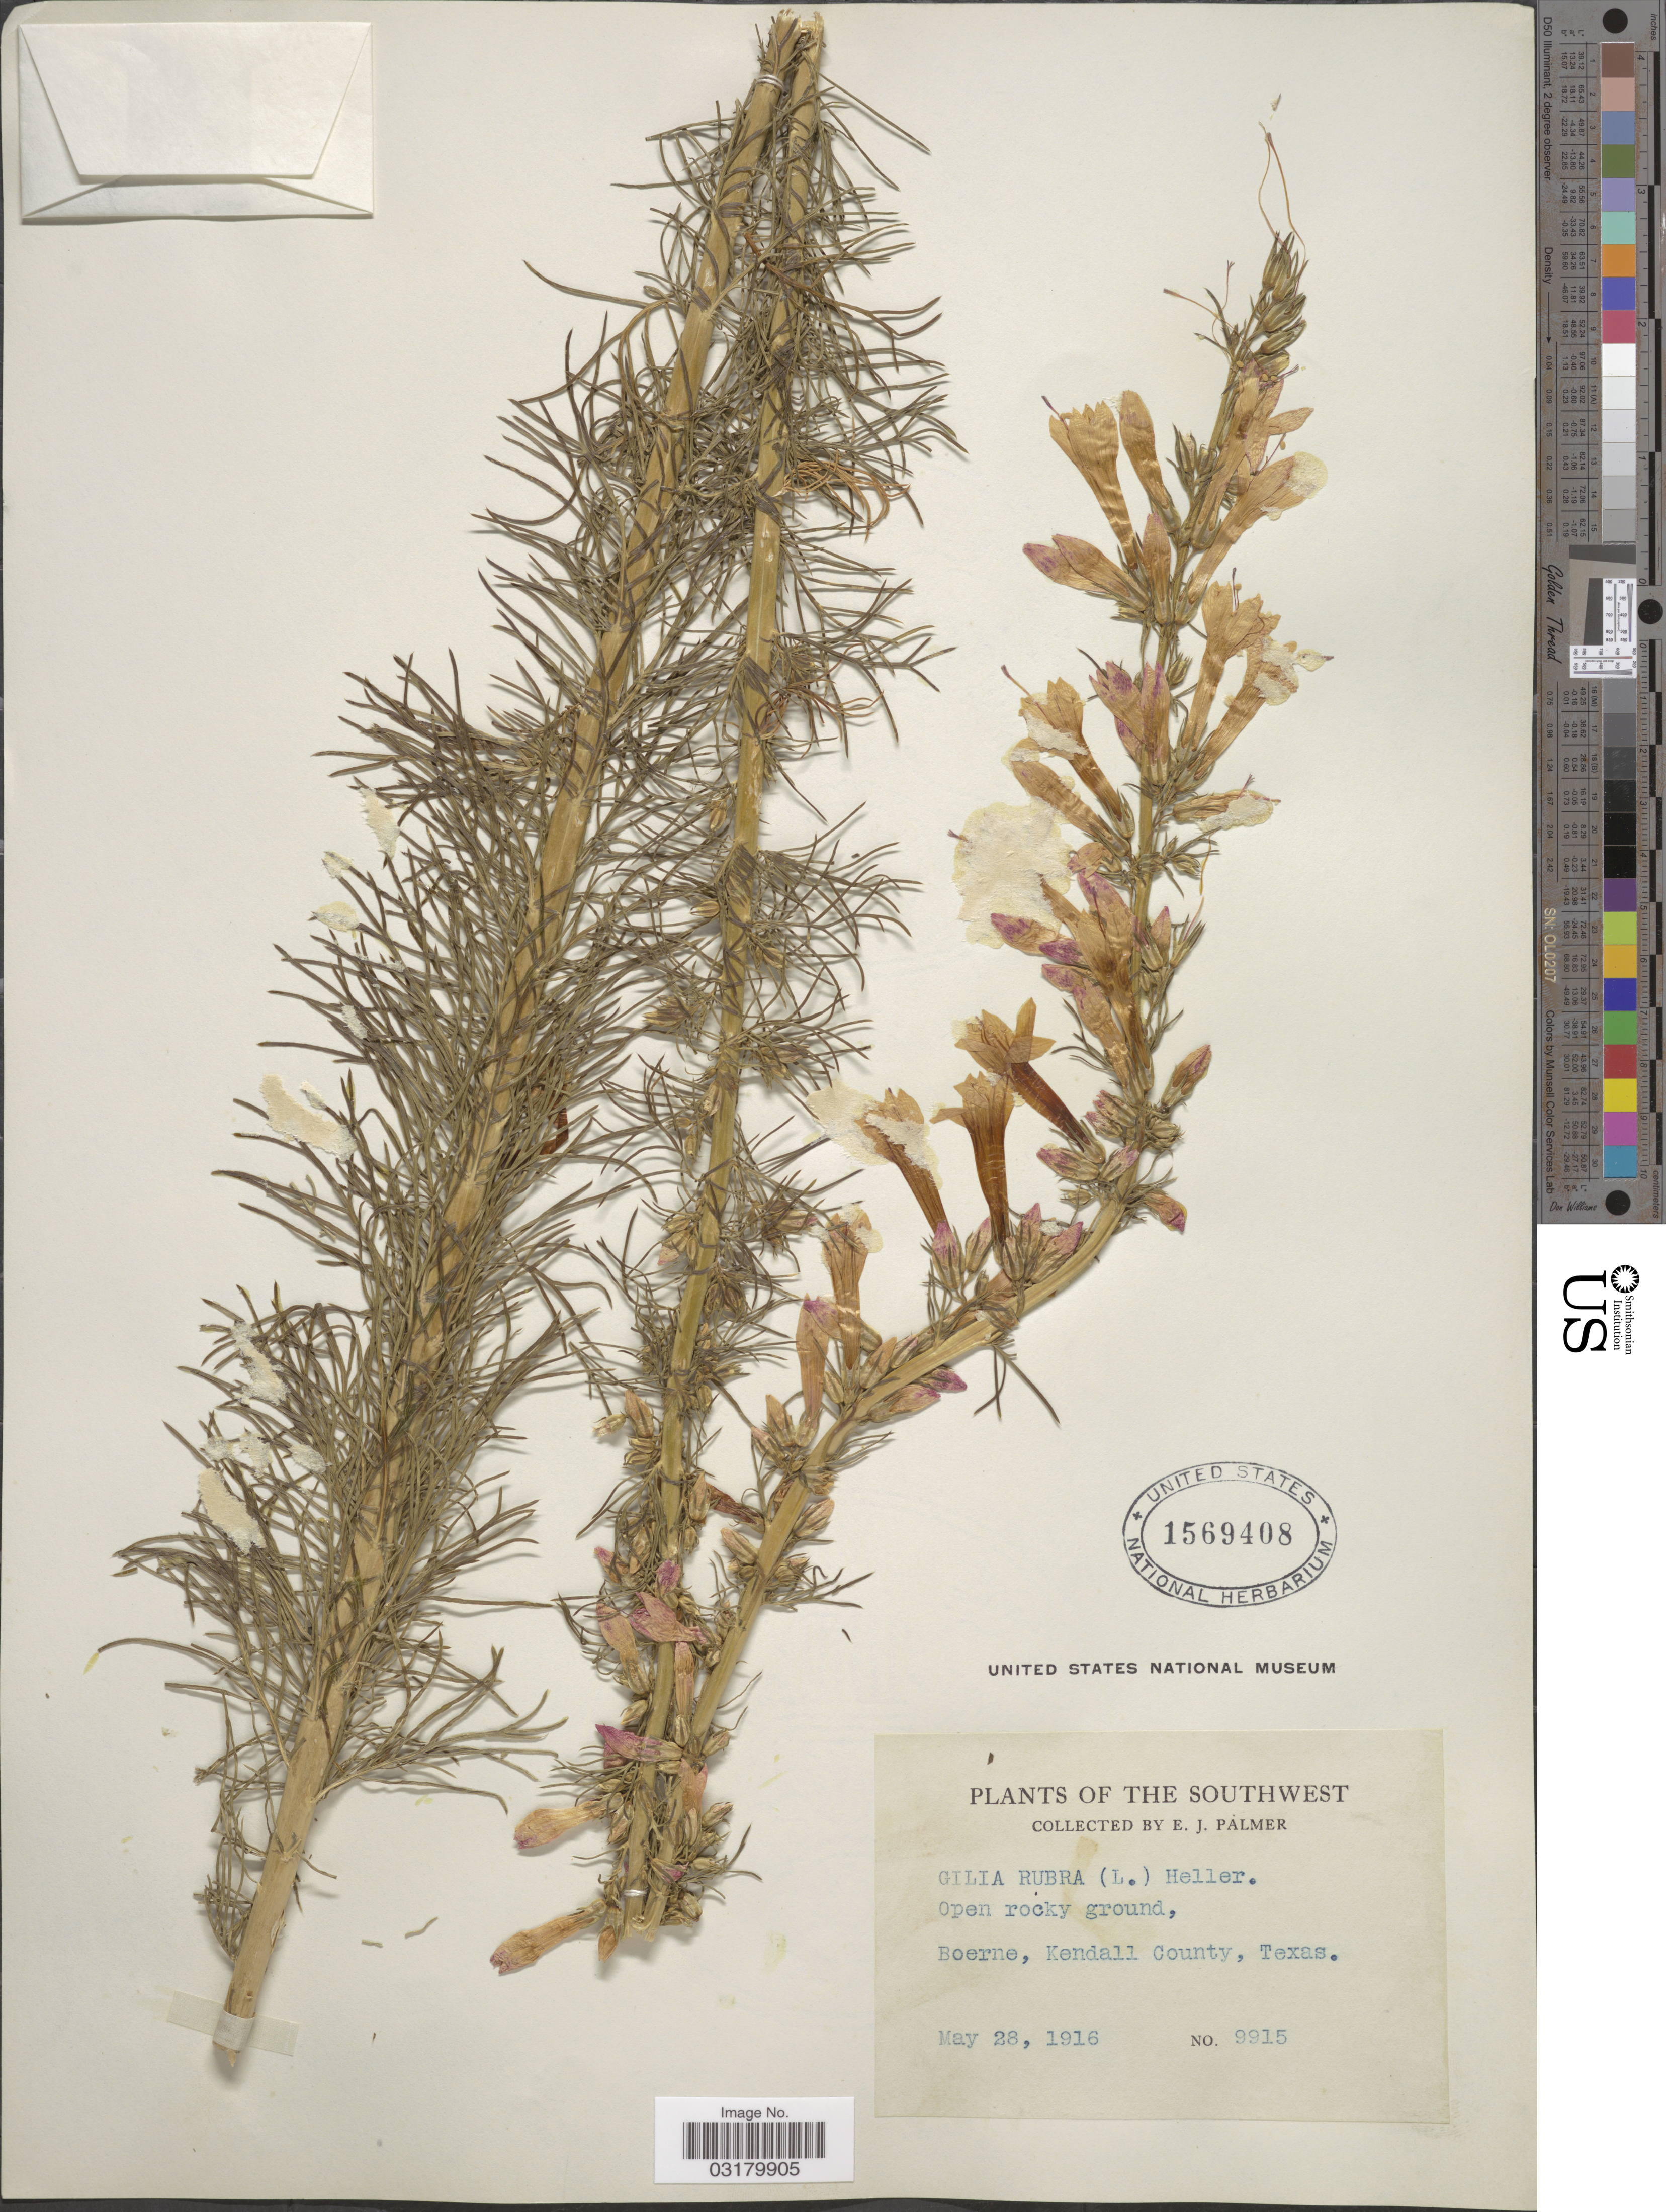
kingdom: Plantae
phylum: Tracheophyta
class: Magnoliopsida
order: Ericales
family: Polemoniaceae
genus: Ipomopsis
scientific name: Ipomopsis rubra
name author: (L.) Wherry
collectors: E. J. Palmer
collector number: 9915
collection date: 1916-05-28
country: United States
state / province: Texas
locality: Southwest. Open rocky ground, Boerne, Kendall County.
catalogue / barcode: US 1569408